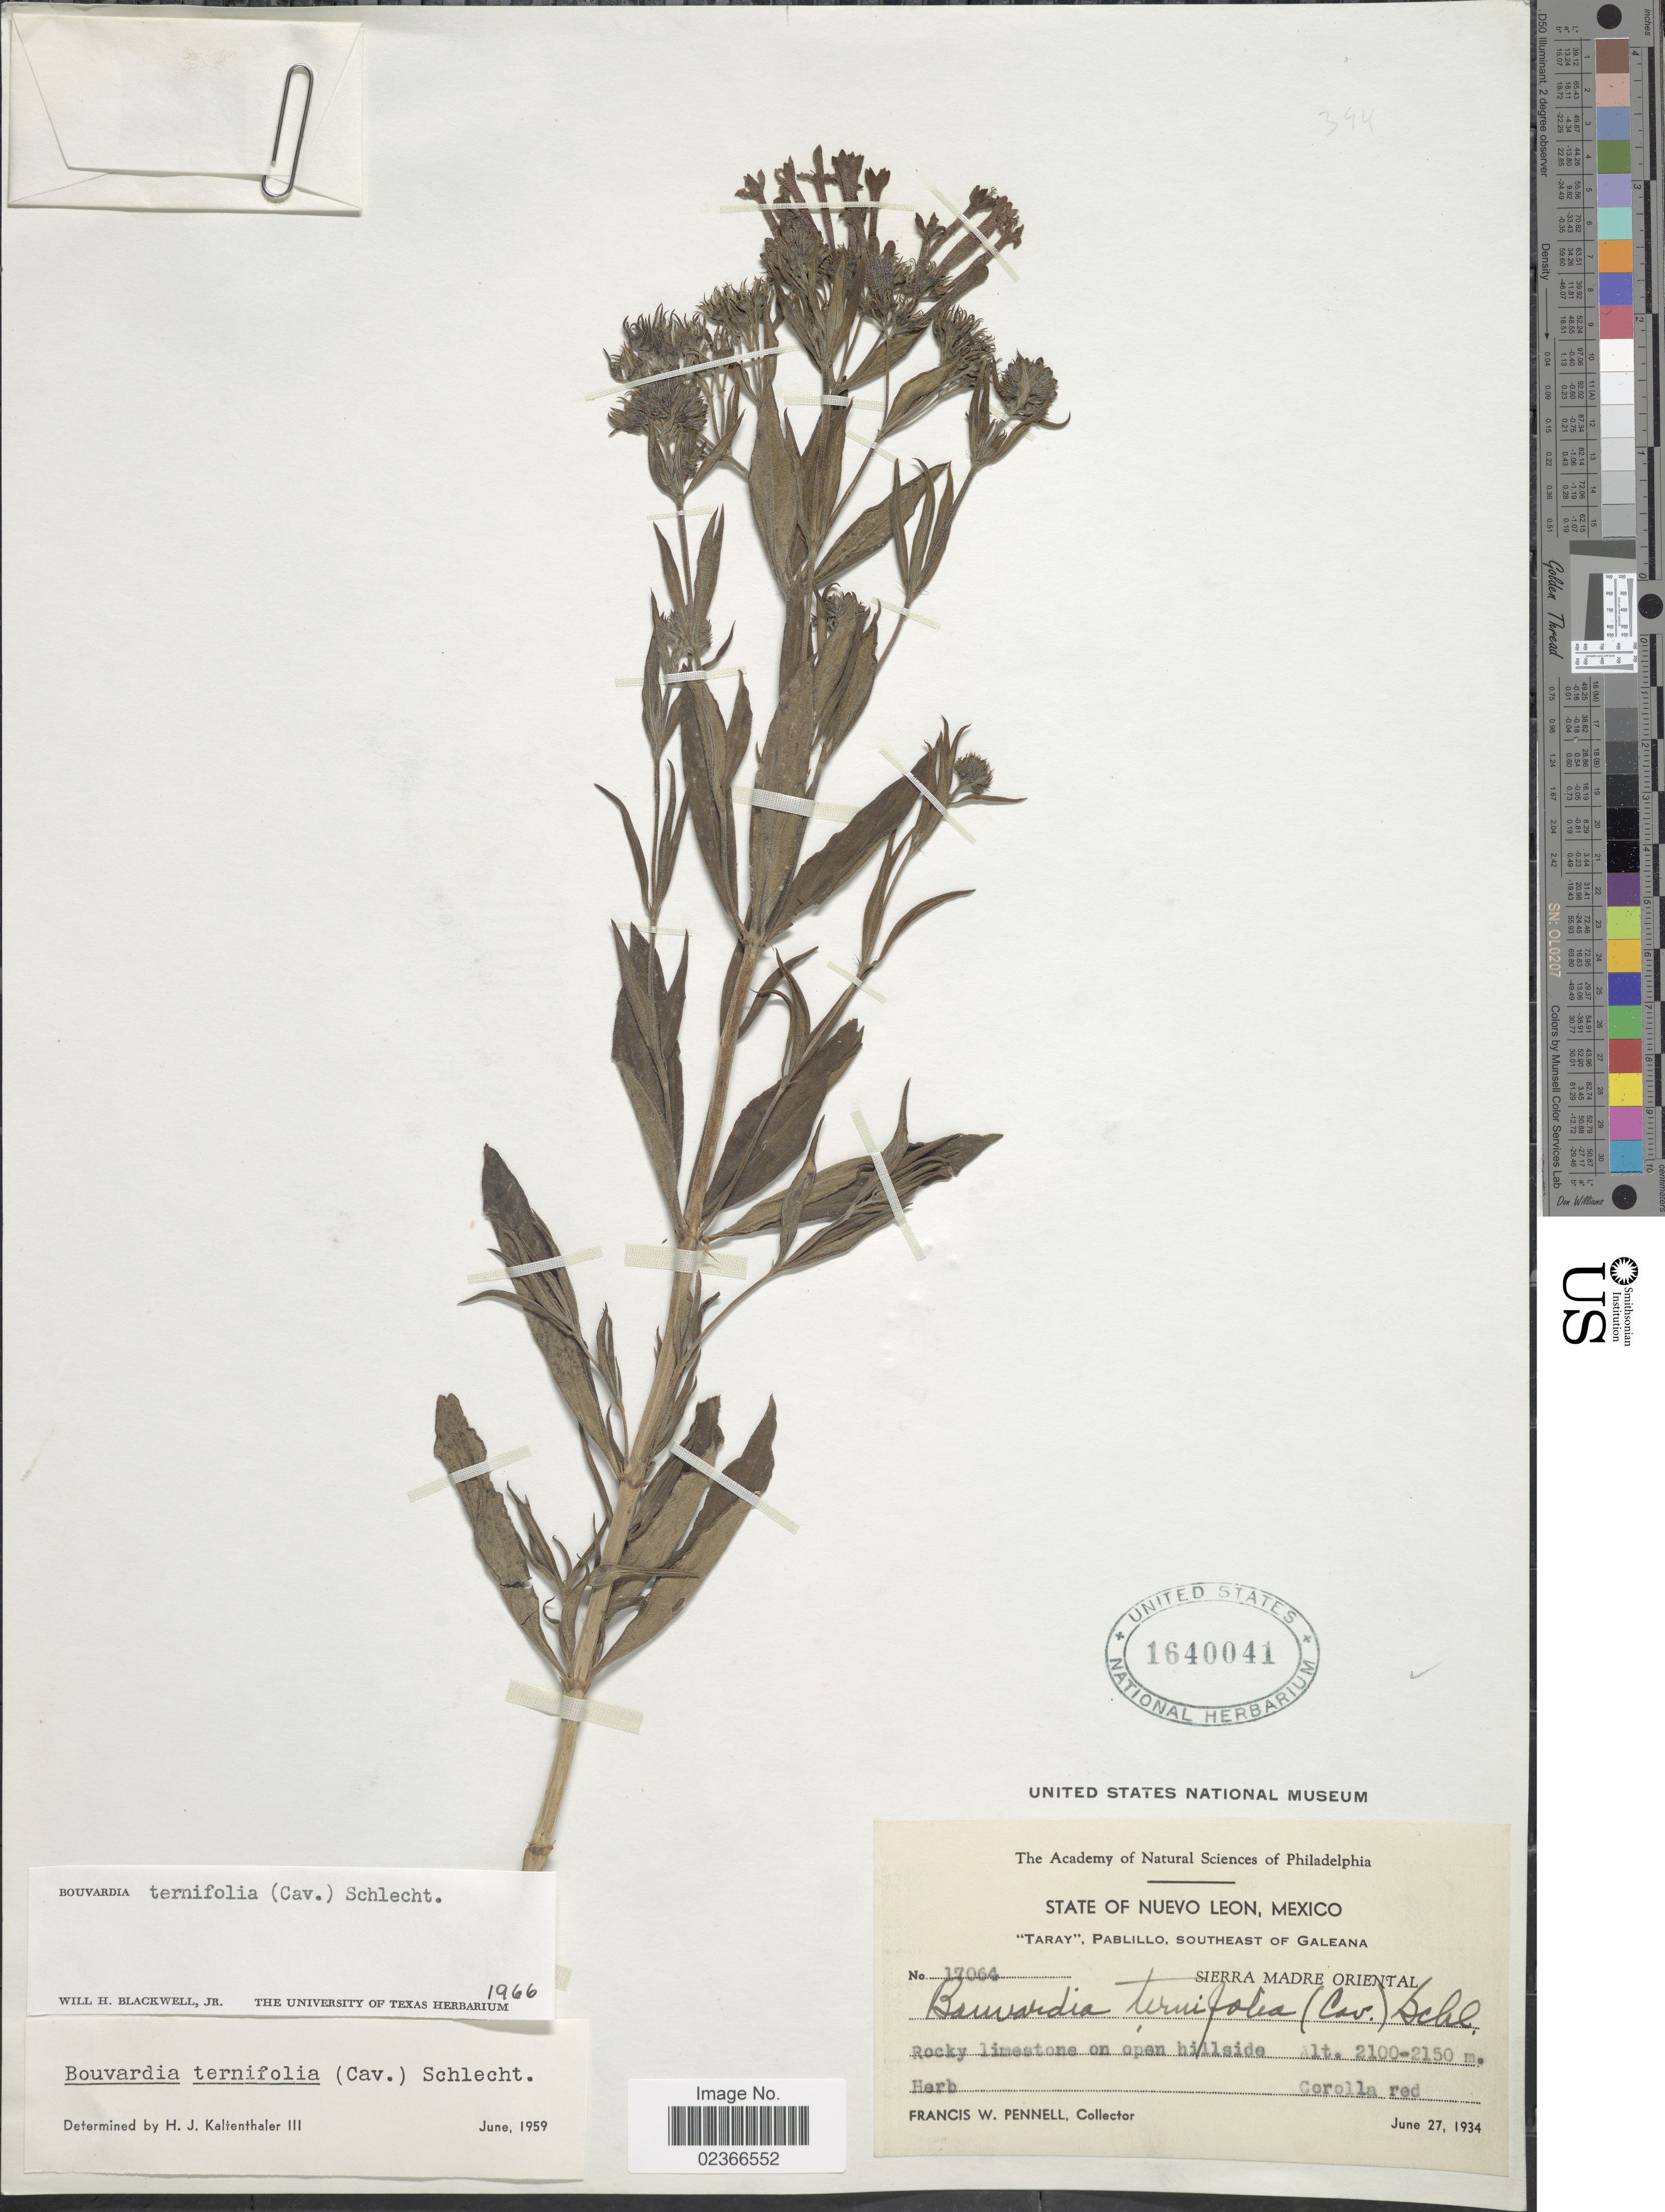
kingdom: Plantae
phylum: Tracheophyta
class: Magnoliopsida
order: Gentianales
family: Rubiaceae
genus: Bouvardia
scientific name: Bouvardia ternifolia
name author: (Cav.) Schltdl.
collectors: F. W. Pennell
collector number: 17064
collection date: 1934-06-27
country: Mexico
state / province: Nuevo León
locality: Taray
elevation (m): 2100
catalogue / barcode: US 1640041